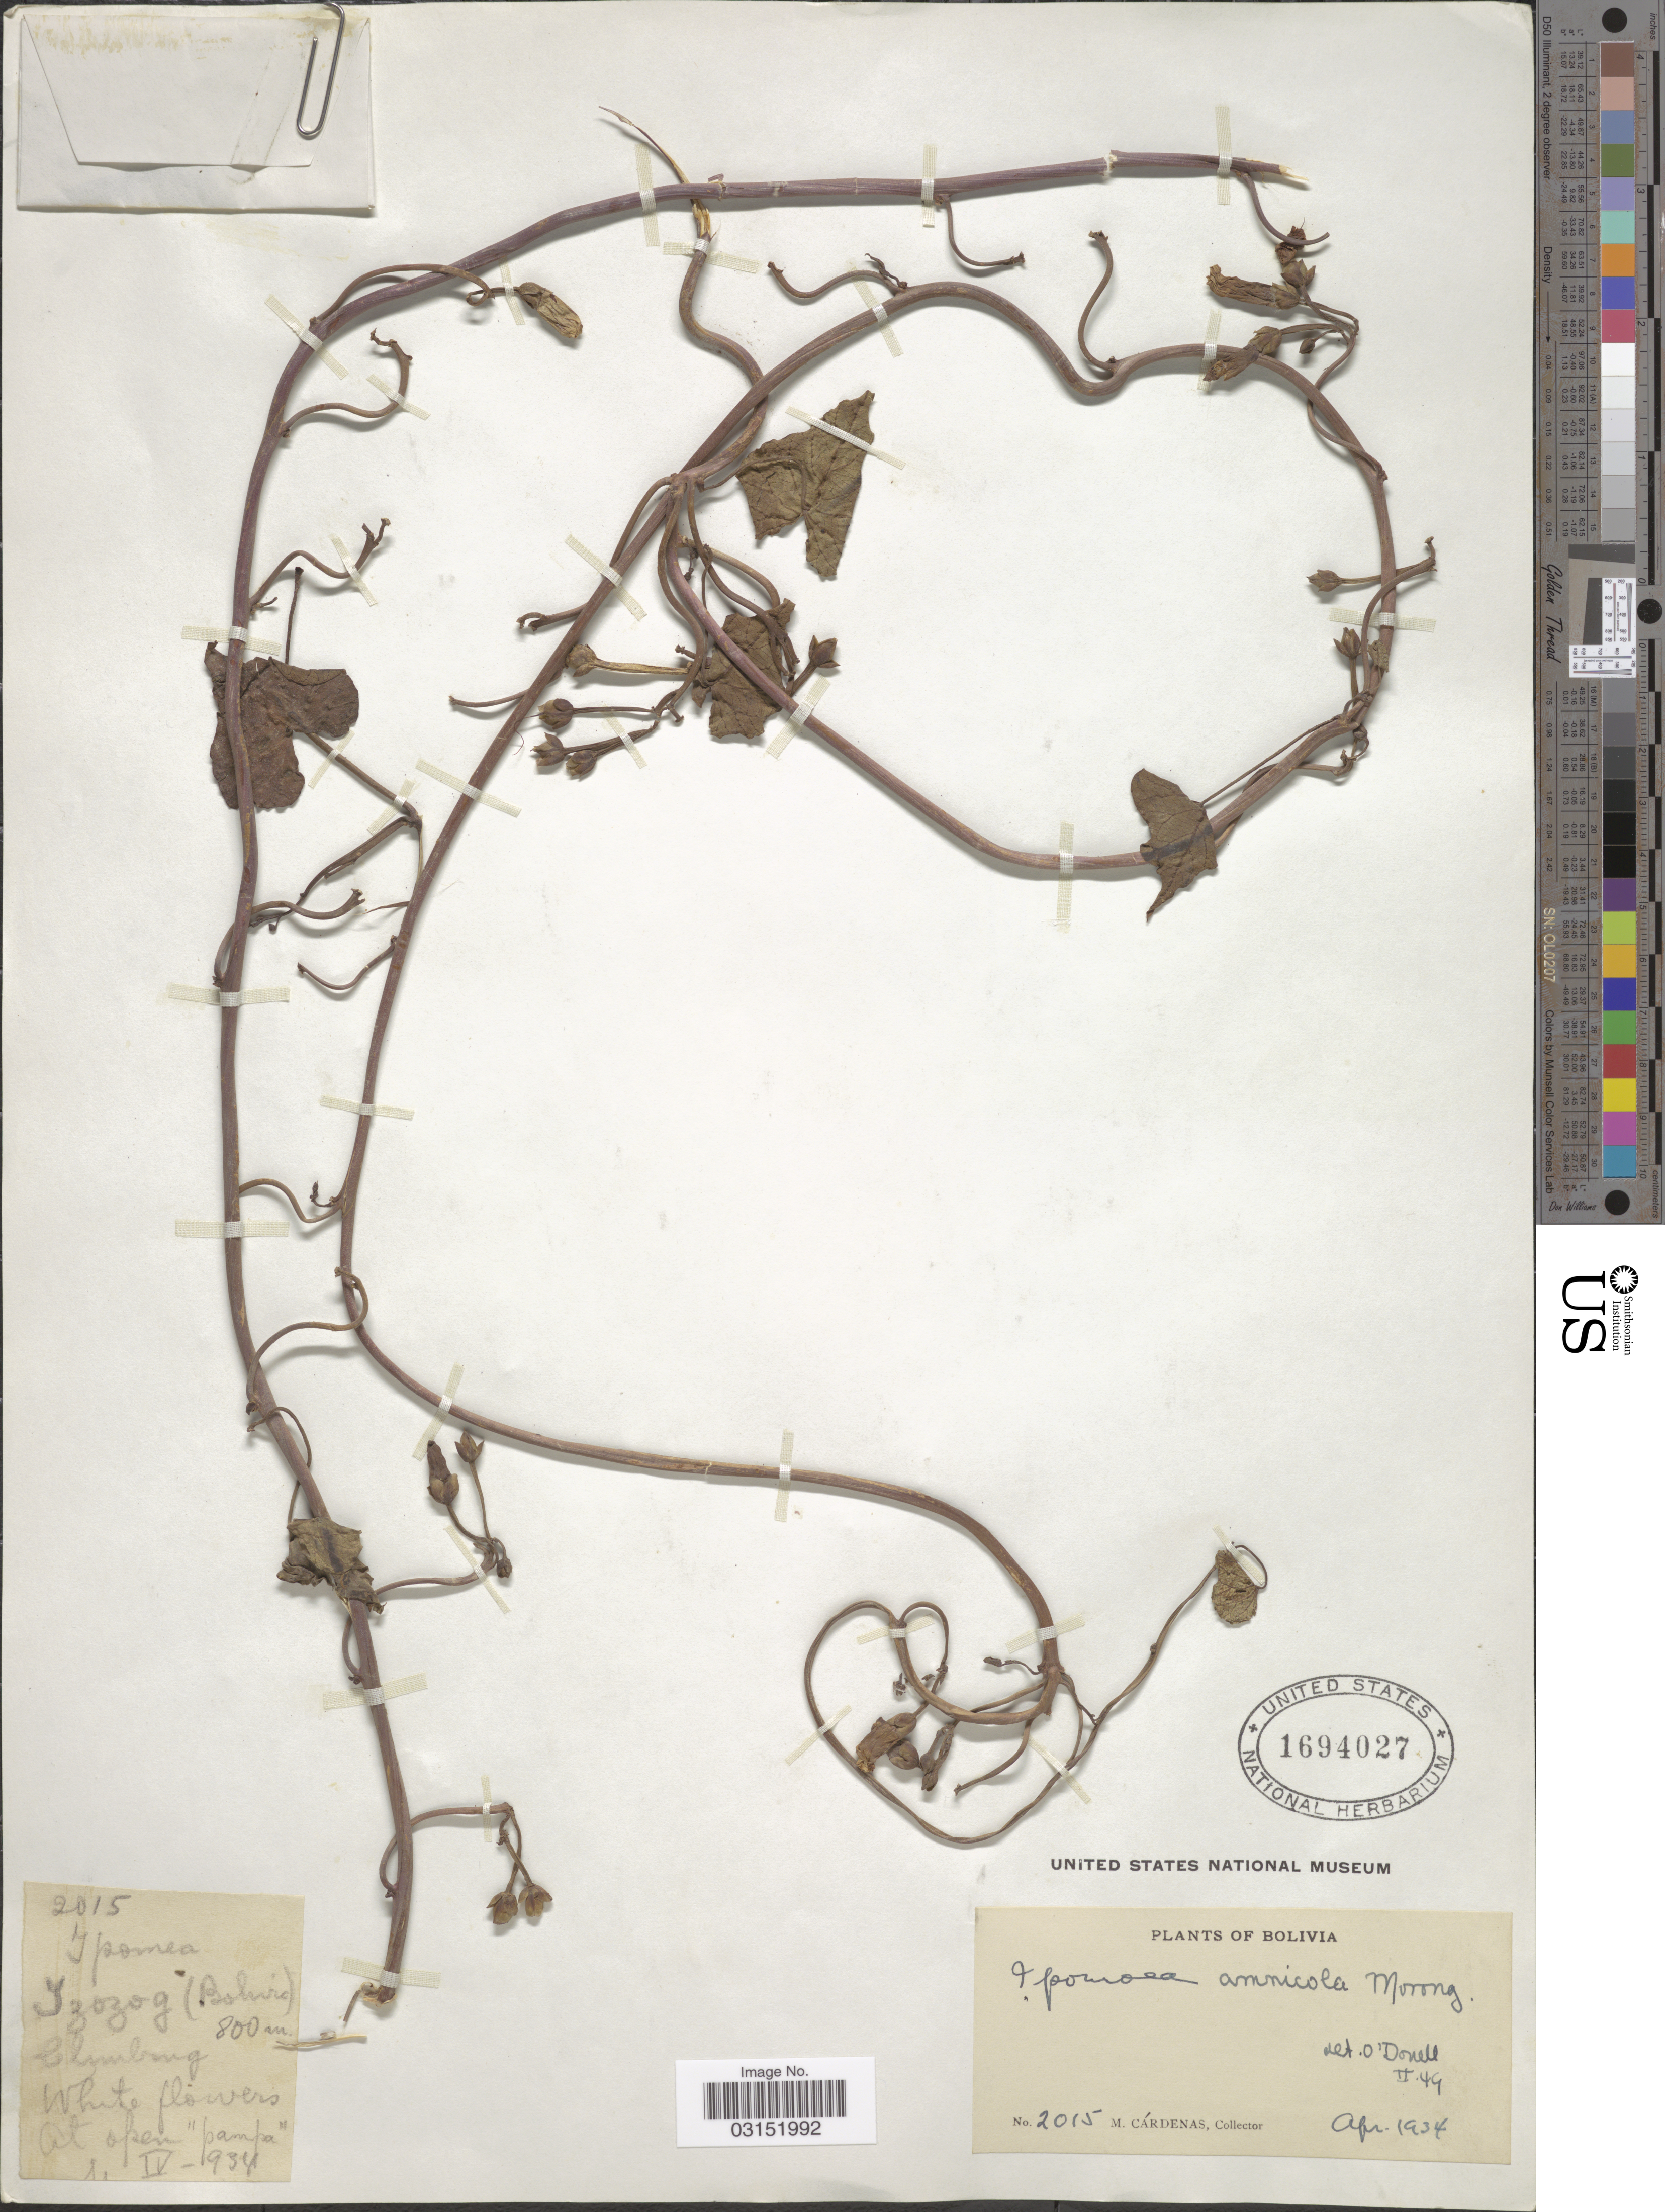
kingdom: Plantae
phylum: Tracheophyta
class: Magnoliopsida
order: Solanales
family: Convolvulaceae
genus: Ipomoea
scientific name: Ipomoea amnicola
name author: Morong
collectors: M. Cárdenas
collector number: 2015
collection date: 1934-04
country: Bolivia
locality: Izozog (Bolivia).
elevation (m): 800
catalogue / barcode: US 1694027